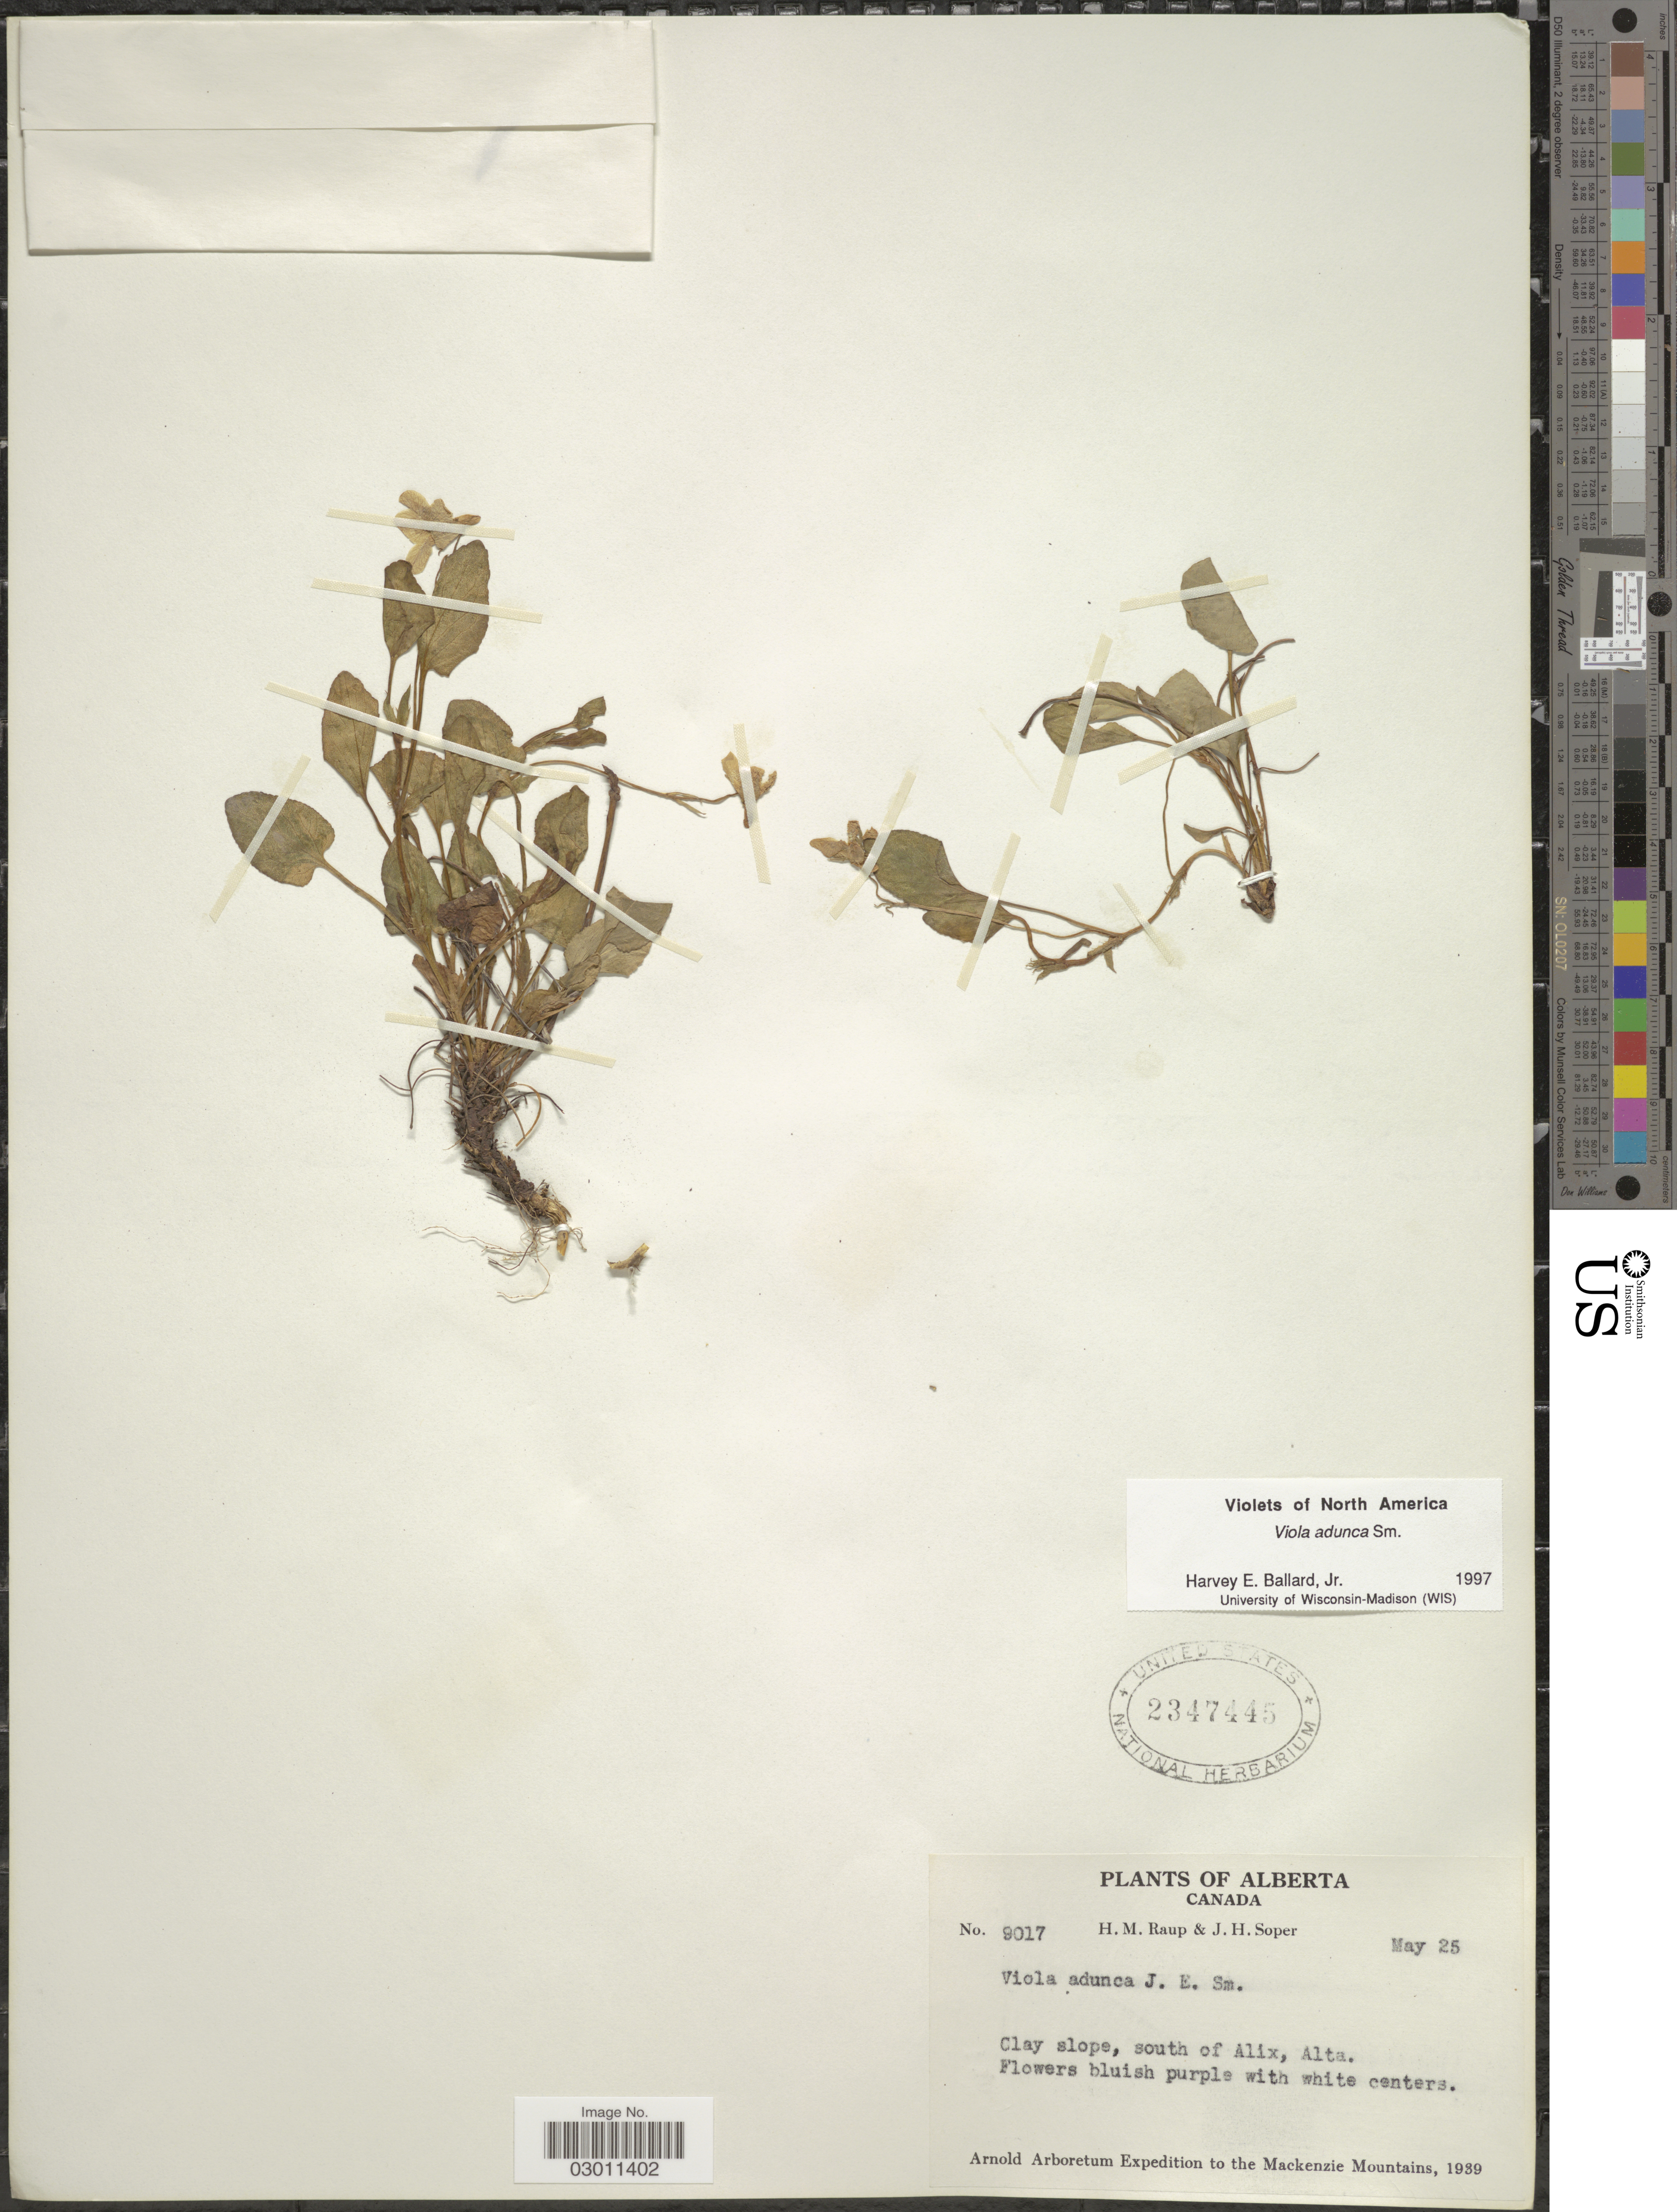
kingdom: Plantae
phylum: Tracheophyta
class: Magnoliopsida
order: Malpighiales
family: Violaceae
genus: Viola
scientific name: Viola adunca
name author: Sm.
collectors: H. Raup & J. H. Soper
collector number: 9017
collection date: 1939-05-25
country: Canada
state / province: Alberta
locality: Clay slope, south of Alix, Alta.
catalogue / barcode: US 2347445